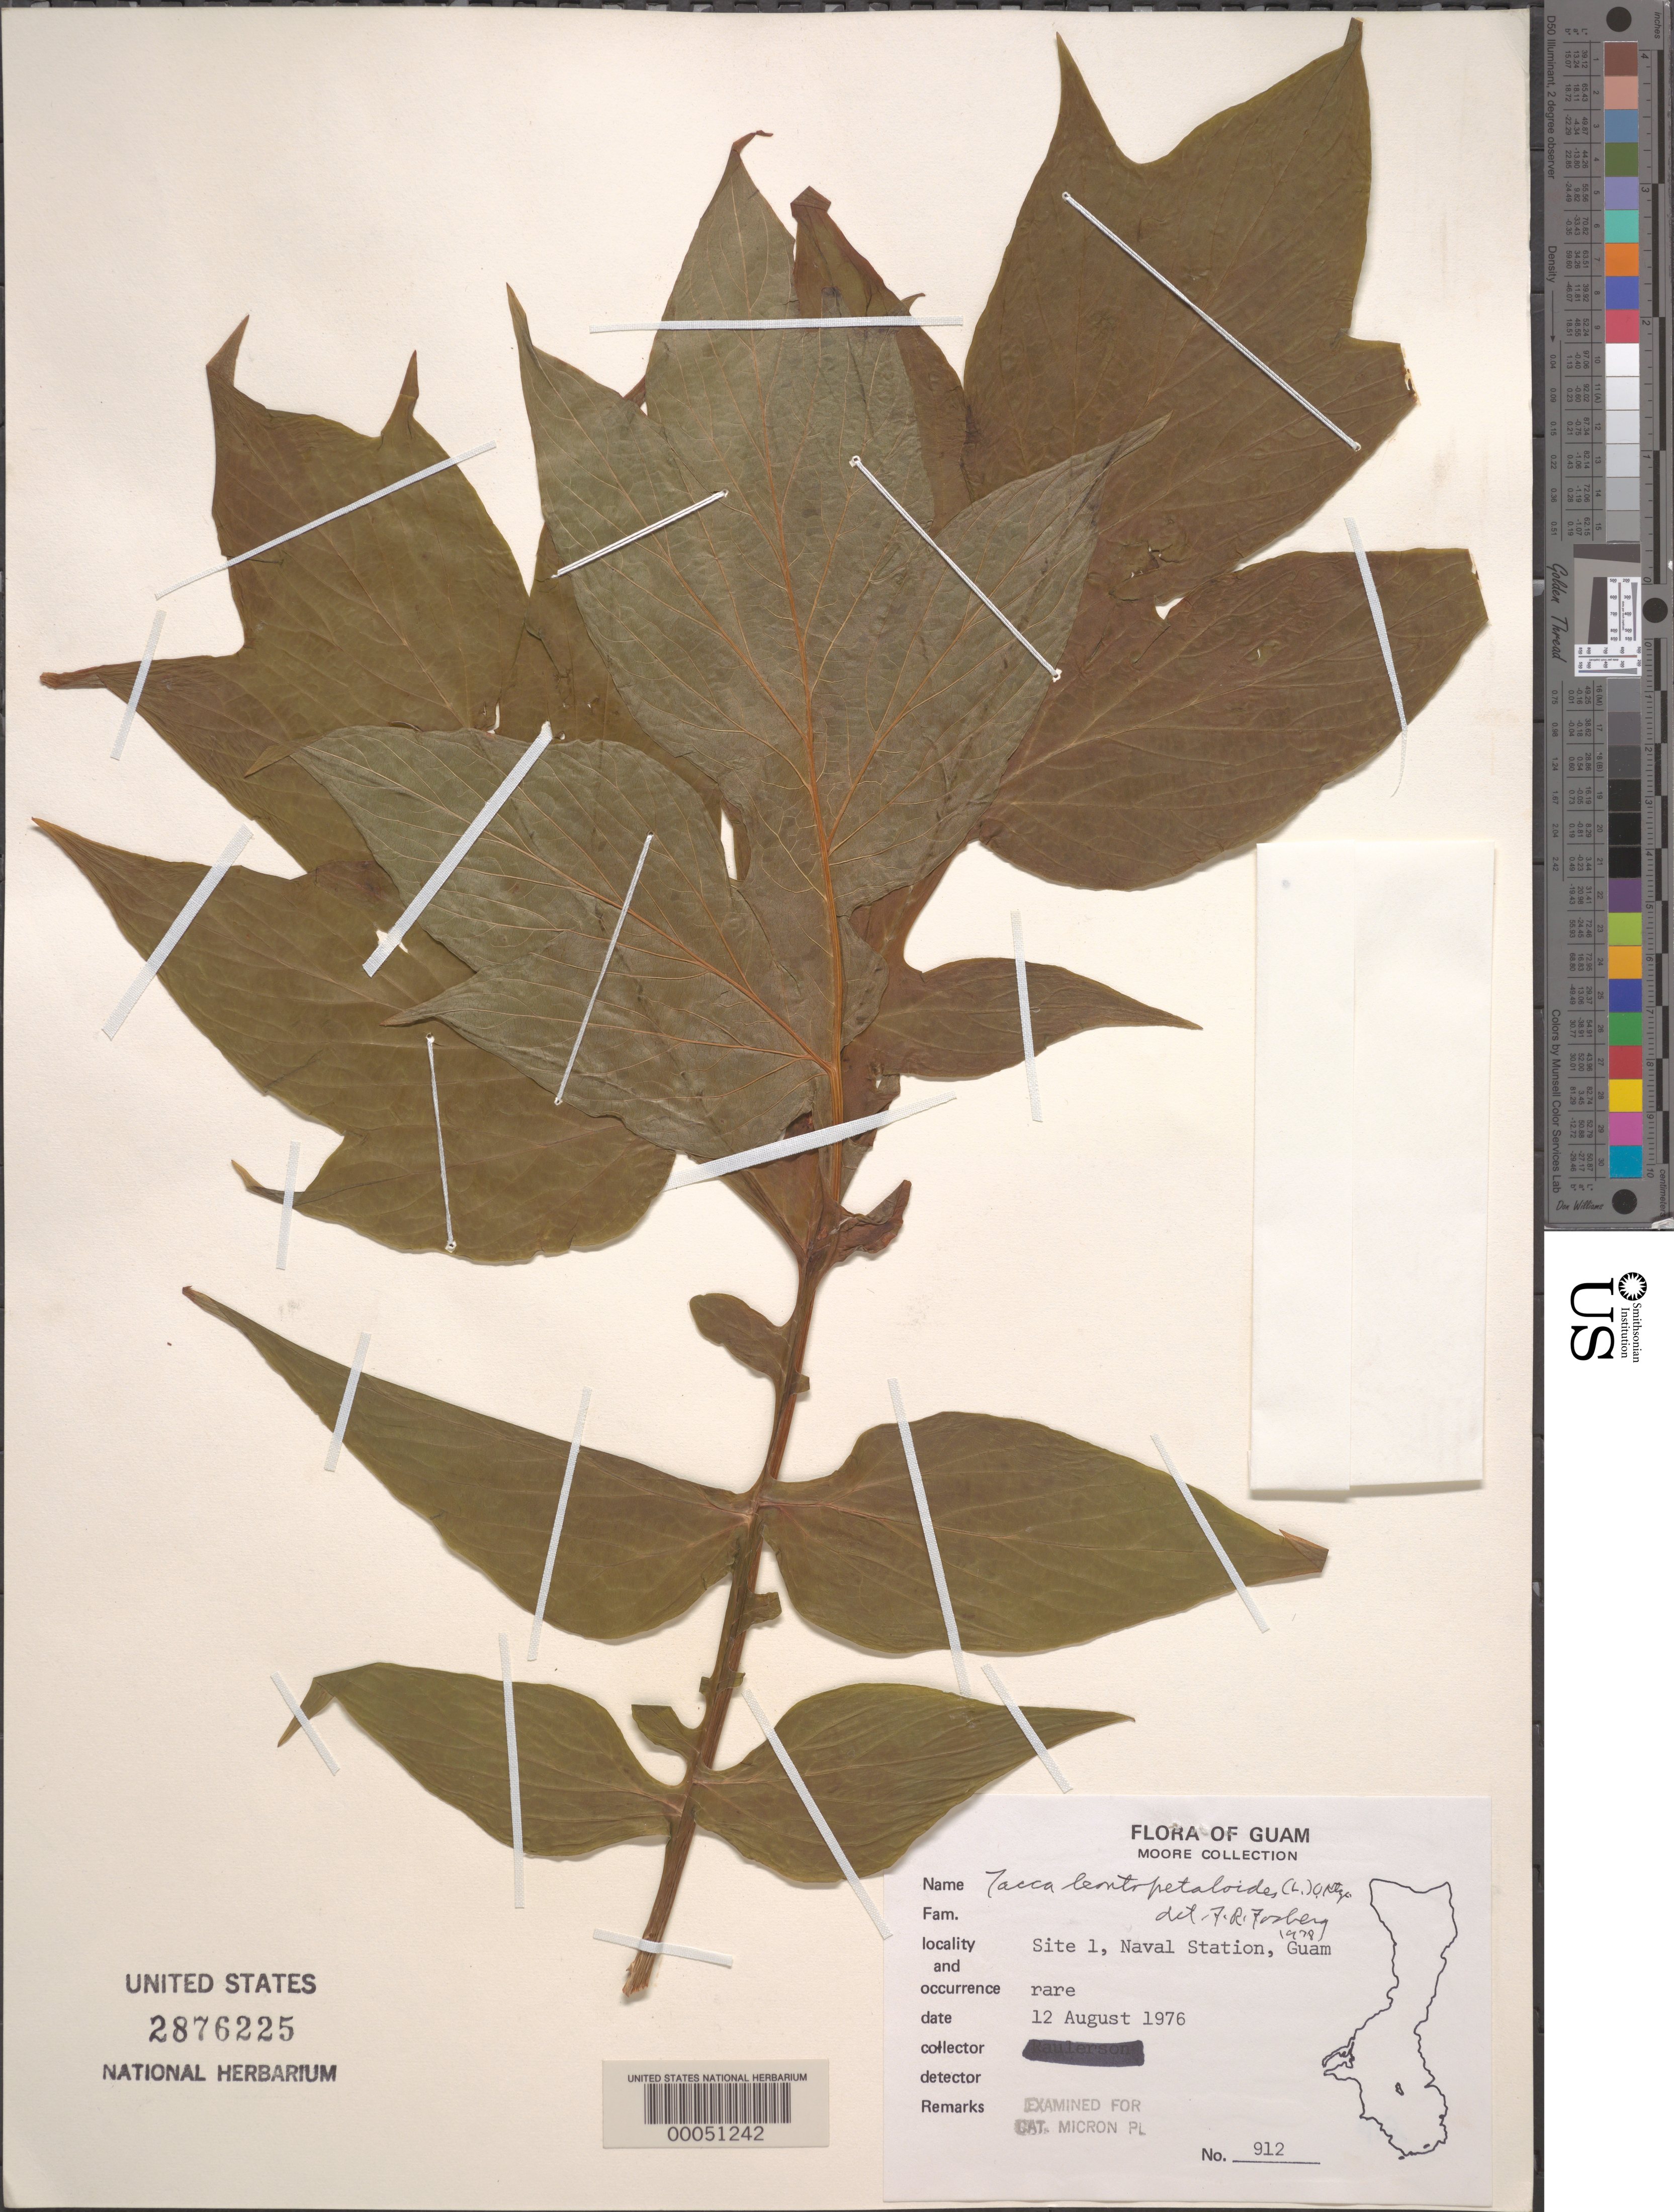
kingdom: Plantae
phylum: Tracheophyta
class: Liliopsida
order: Dioscoreales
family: Dioscoreaceae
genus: Tacca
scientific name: Tacca leontopetaloides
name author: (L.) Kuntze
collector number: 912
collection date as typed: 12 Aug 1976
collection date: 1976-08-12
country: Guam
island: Guam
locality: Site 1, naval station.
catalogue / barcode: US 2876225